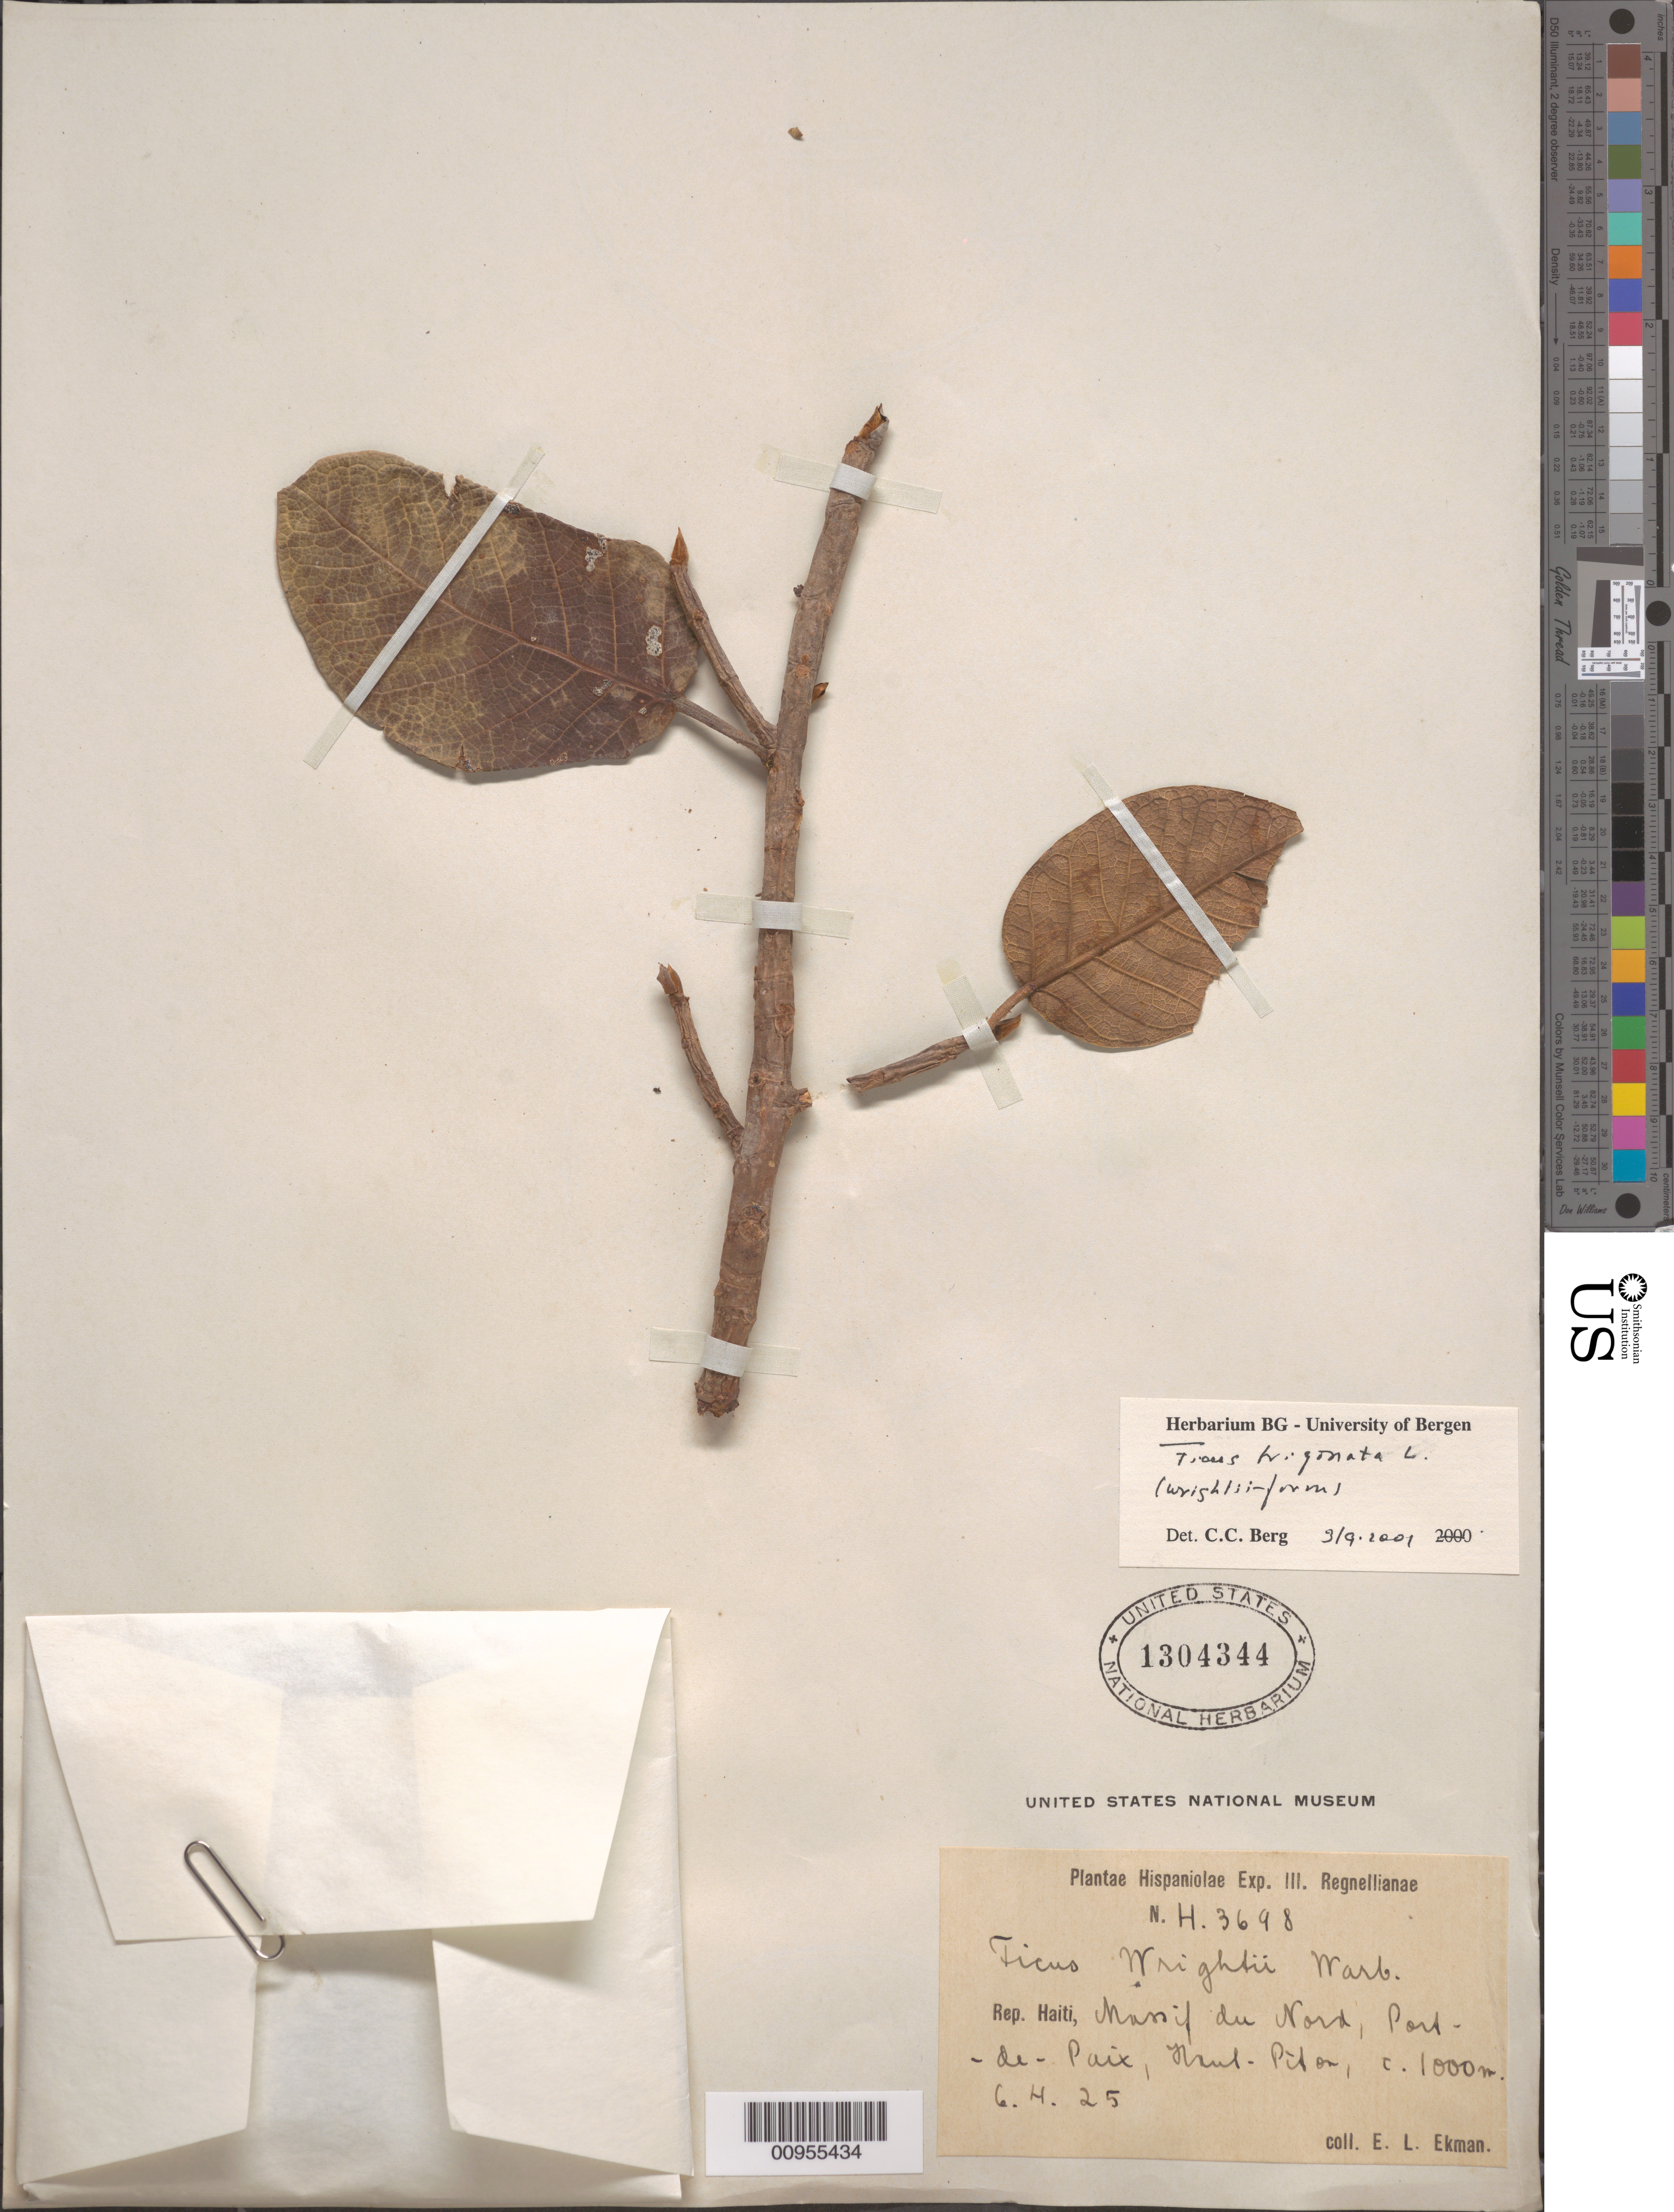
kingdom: Plantae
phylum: Tracheophyta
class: Magnoliopsida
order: Rosales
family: Moraceae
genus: Ficus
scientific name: Ficus trigonata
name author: L.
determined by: Berg, C. C.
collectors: E. L. Ekman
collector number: H 3698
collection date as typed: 06 Apr 1925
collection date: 1925-04-06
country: Haiti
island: Hispaniola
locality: Massif du Nord, Port-de-Paix, Mt. Piton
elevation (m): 1000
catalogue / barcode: US 1304344